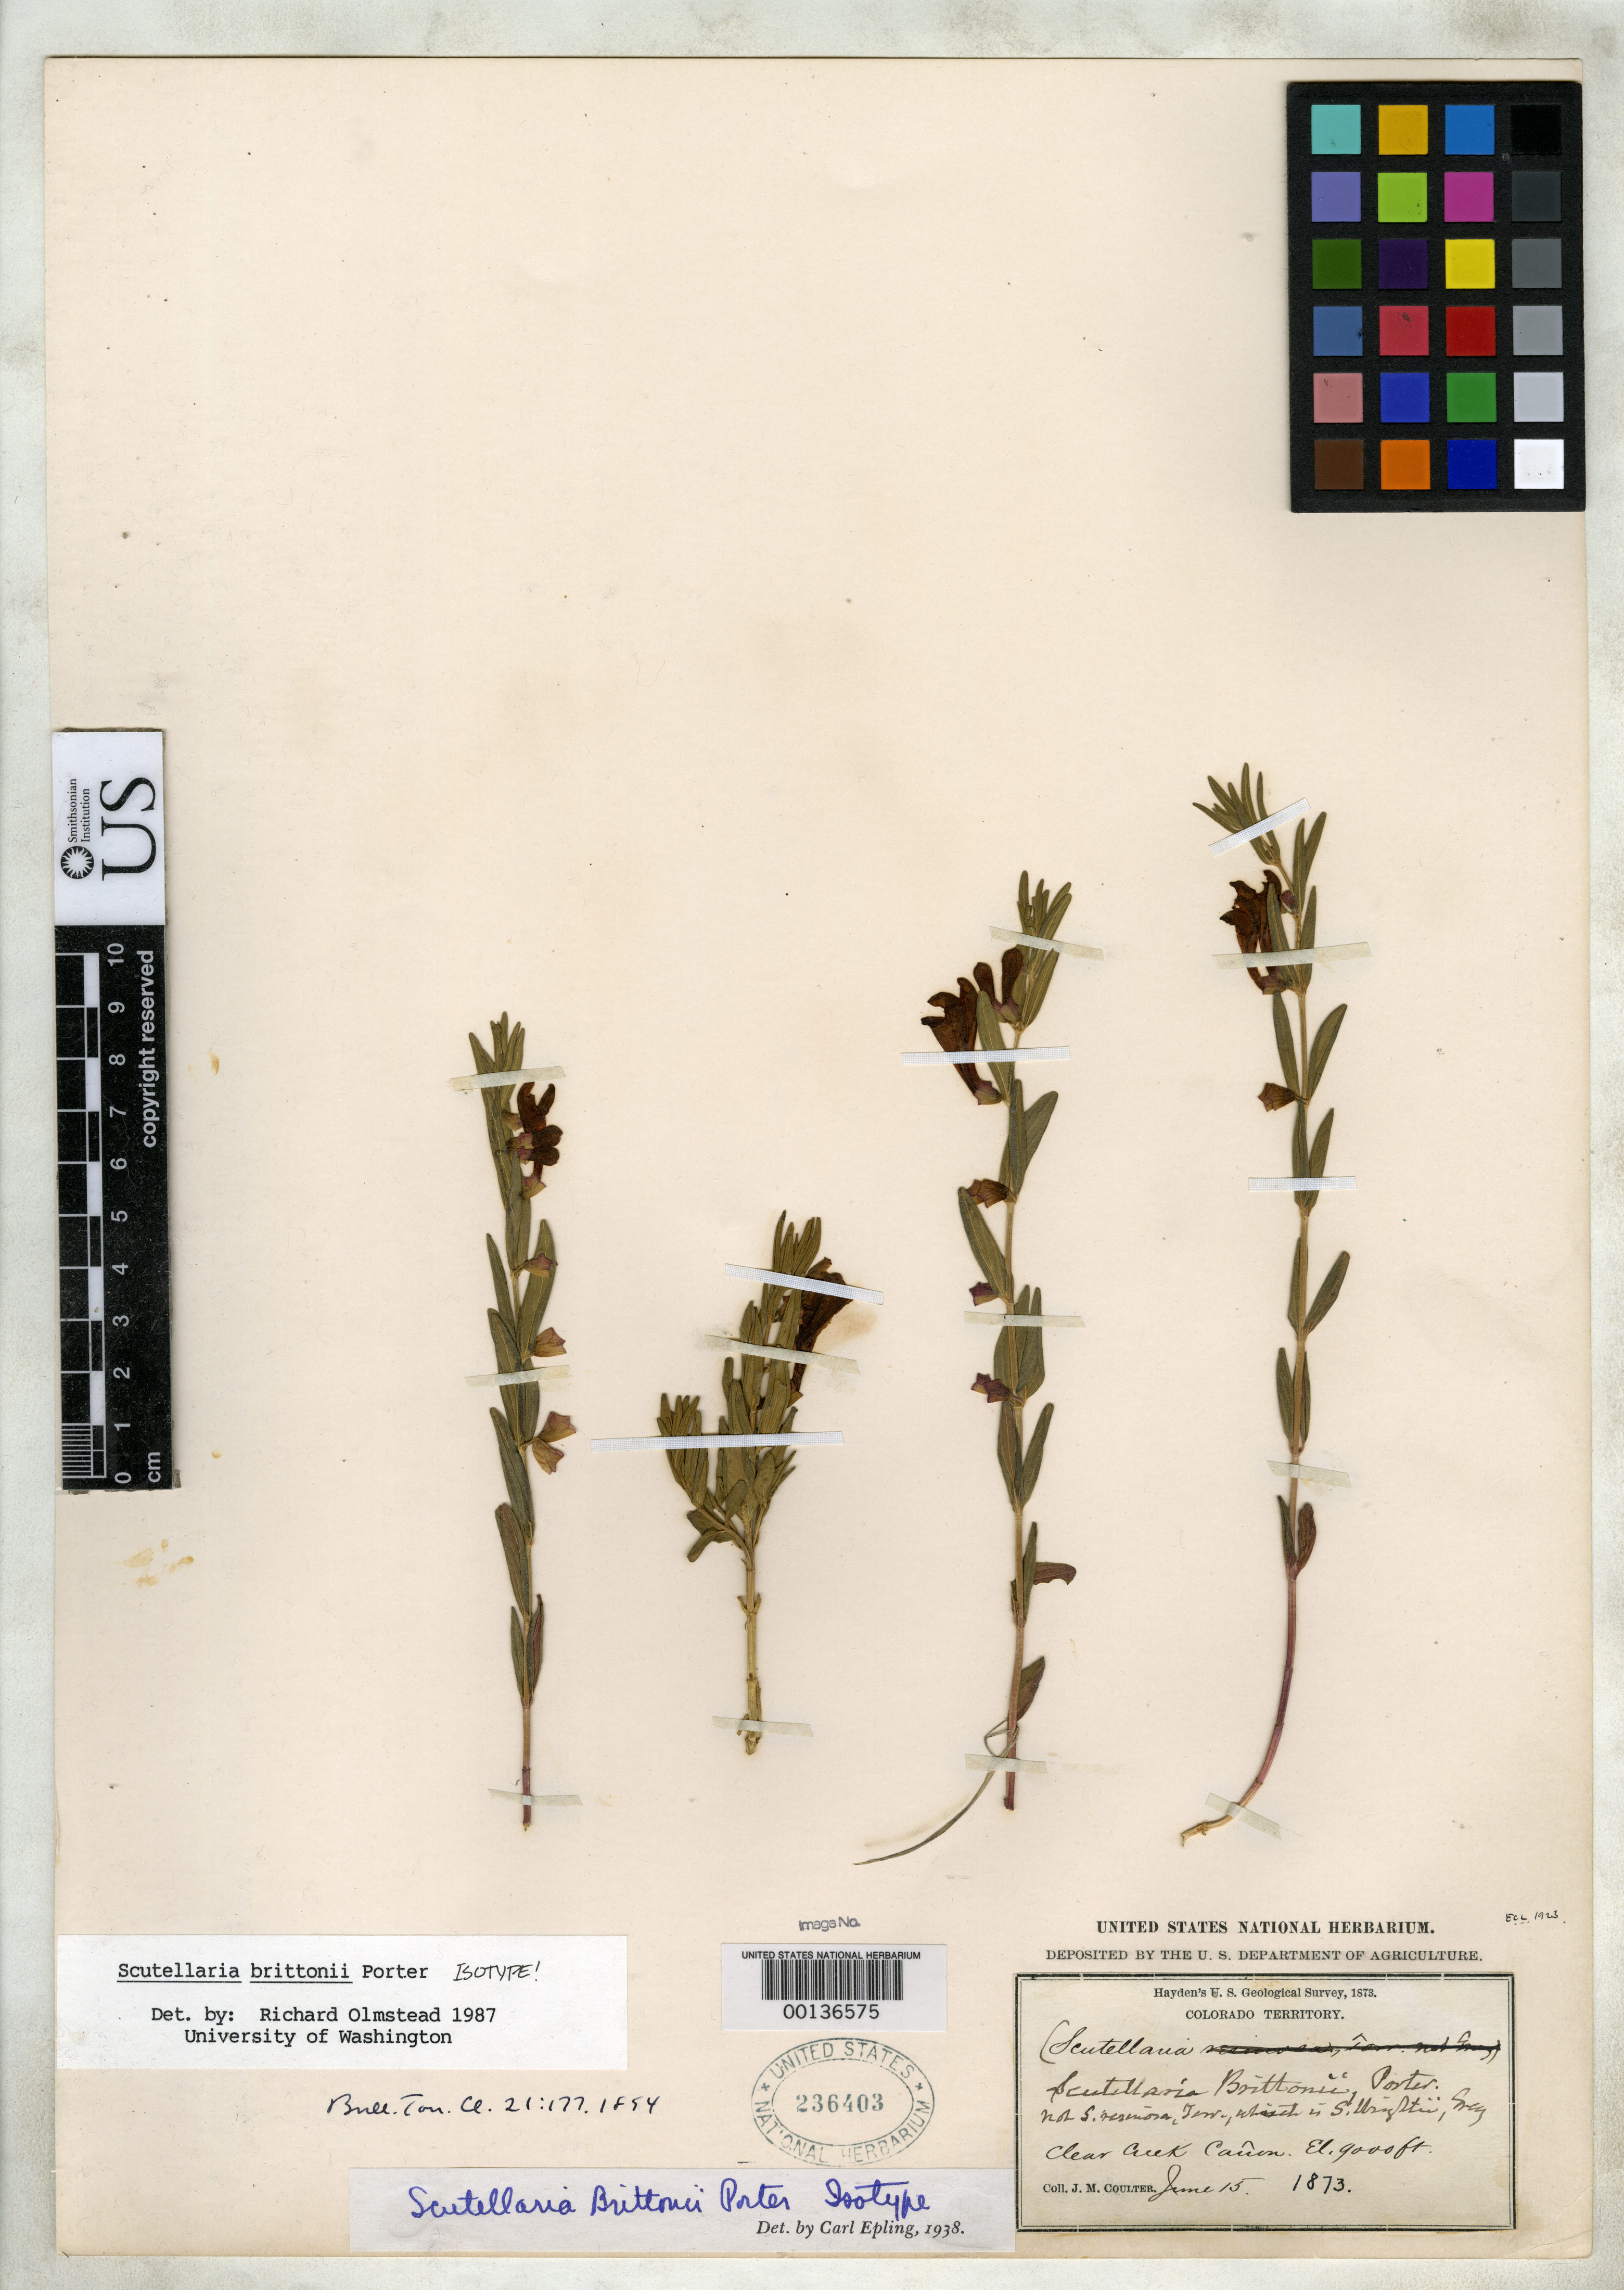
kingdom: Plantae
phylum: Tracheophyta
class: Magnoliopsida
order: Lamiales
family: Lamiaceae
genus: Scutellaria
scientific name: Scutellaria brittonii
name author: Porter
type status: Isotype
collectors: J. M. Coulter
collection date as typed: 15 Jun 1873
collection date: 1873-06-15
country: United States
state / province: Colorado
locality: Clear Creek Canyon.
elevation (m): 2743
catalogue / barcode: US 236403